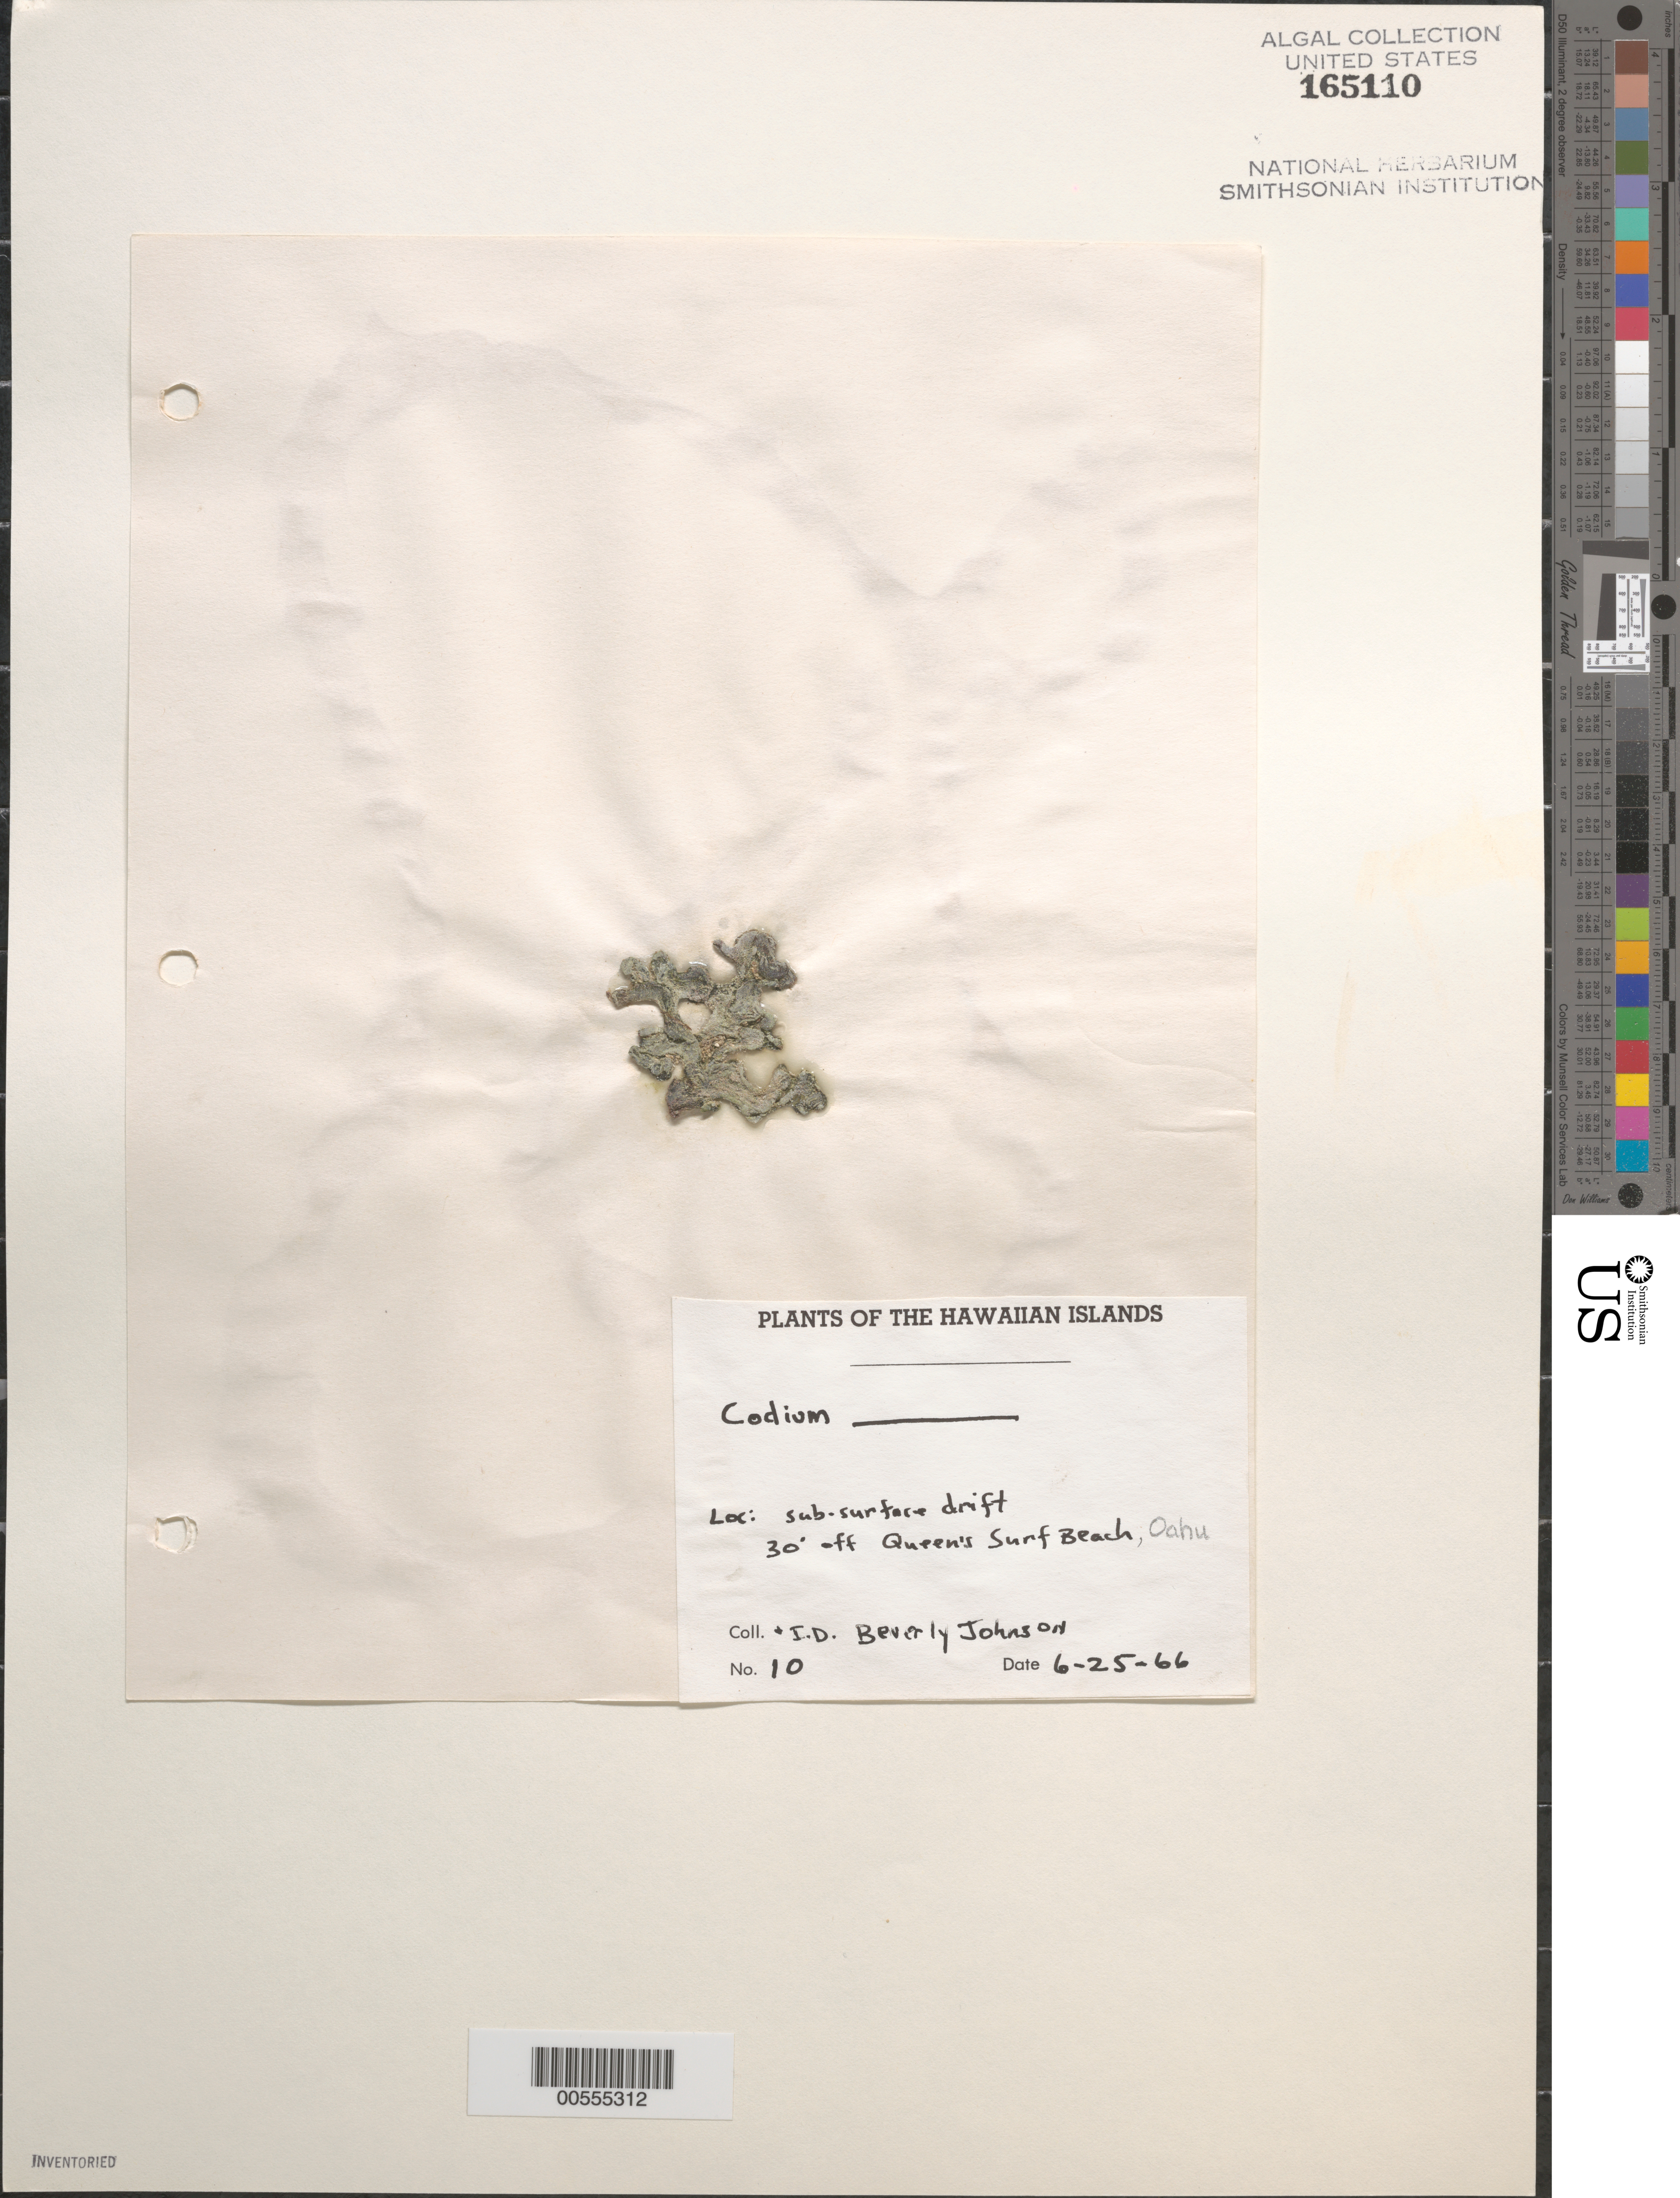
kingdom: Plantae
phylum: Chlorophyta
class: Ulvophyceae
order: Bryopsidales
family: Codiaceae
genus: Codium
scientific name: Codium sp.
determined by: Johnson, Beverly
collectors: B. Johnson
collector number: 10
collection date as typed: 25 Jun 1966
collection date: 1966-06-25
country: United States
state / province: Hawaii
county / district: Honolulu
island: Oahu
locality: Waikiki, off Queen's Surf Beach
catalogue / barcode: US 165110